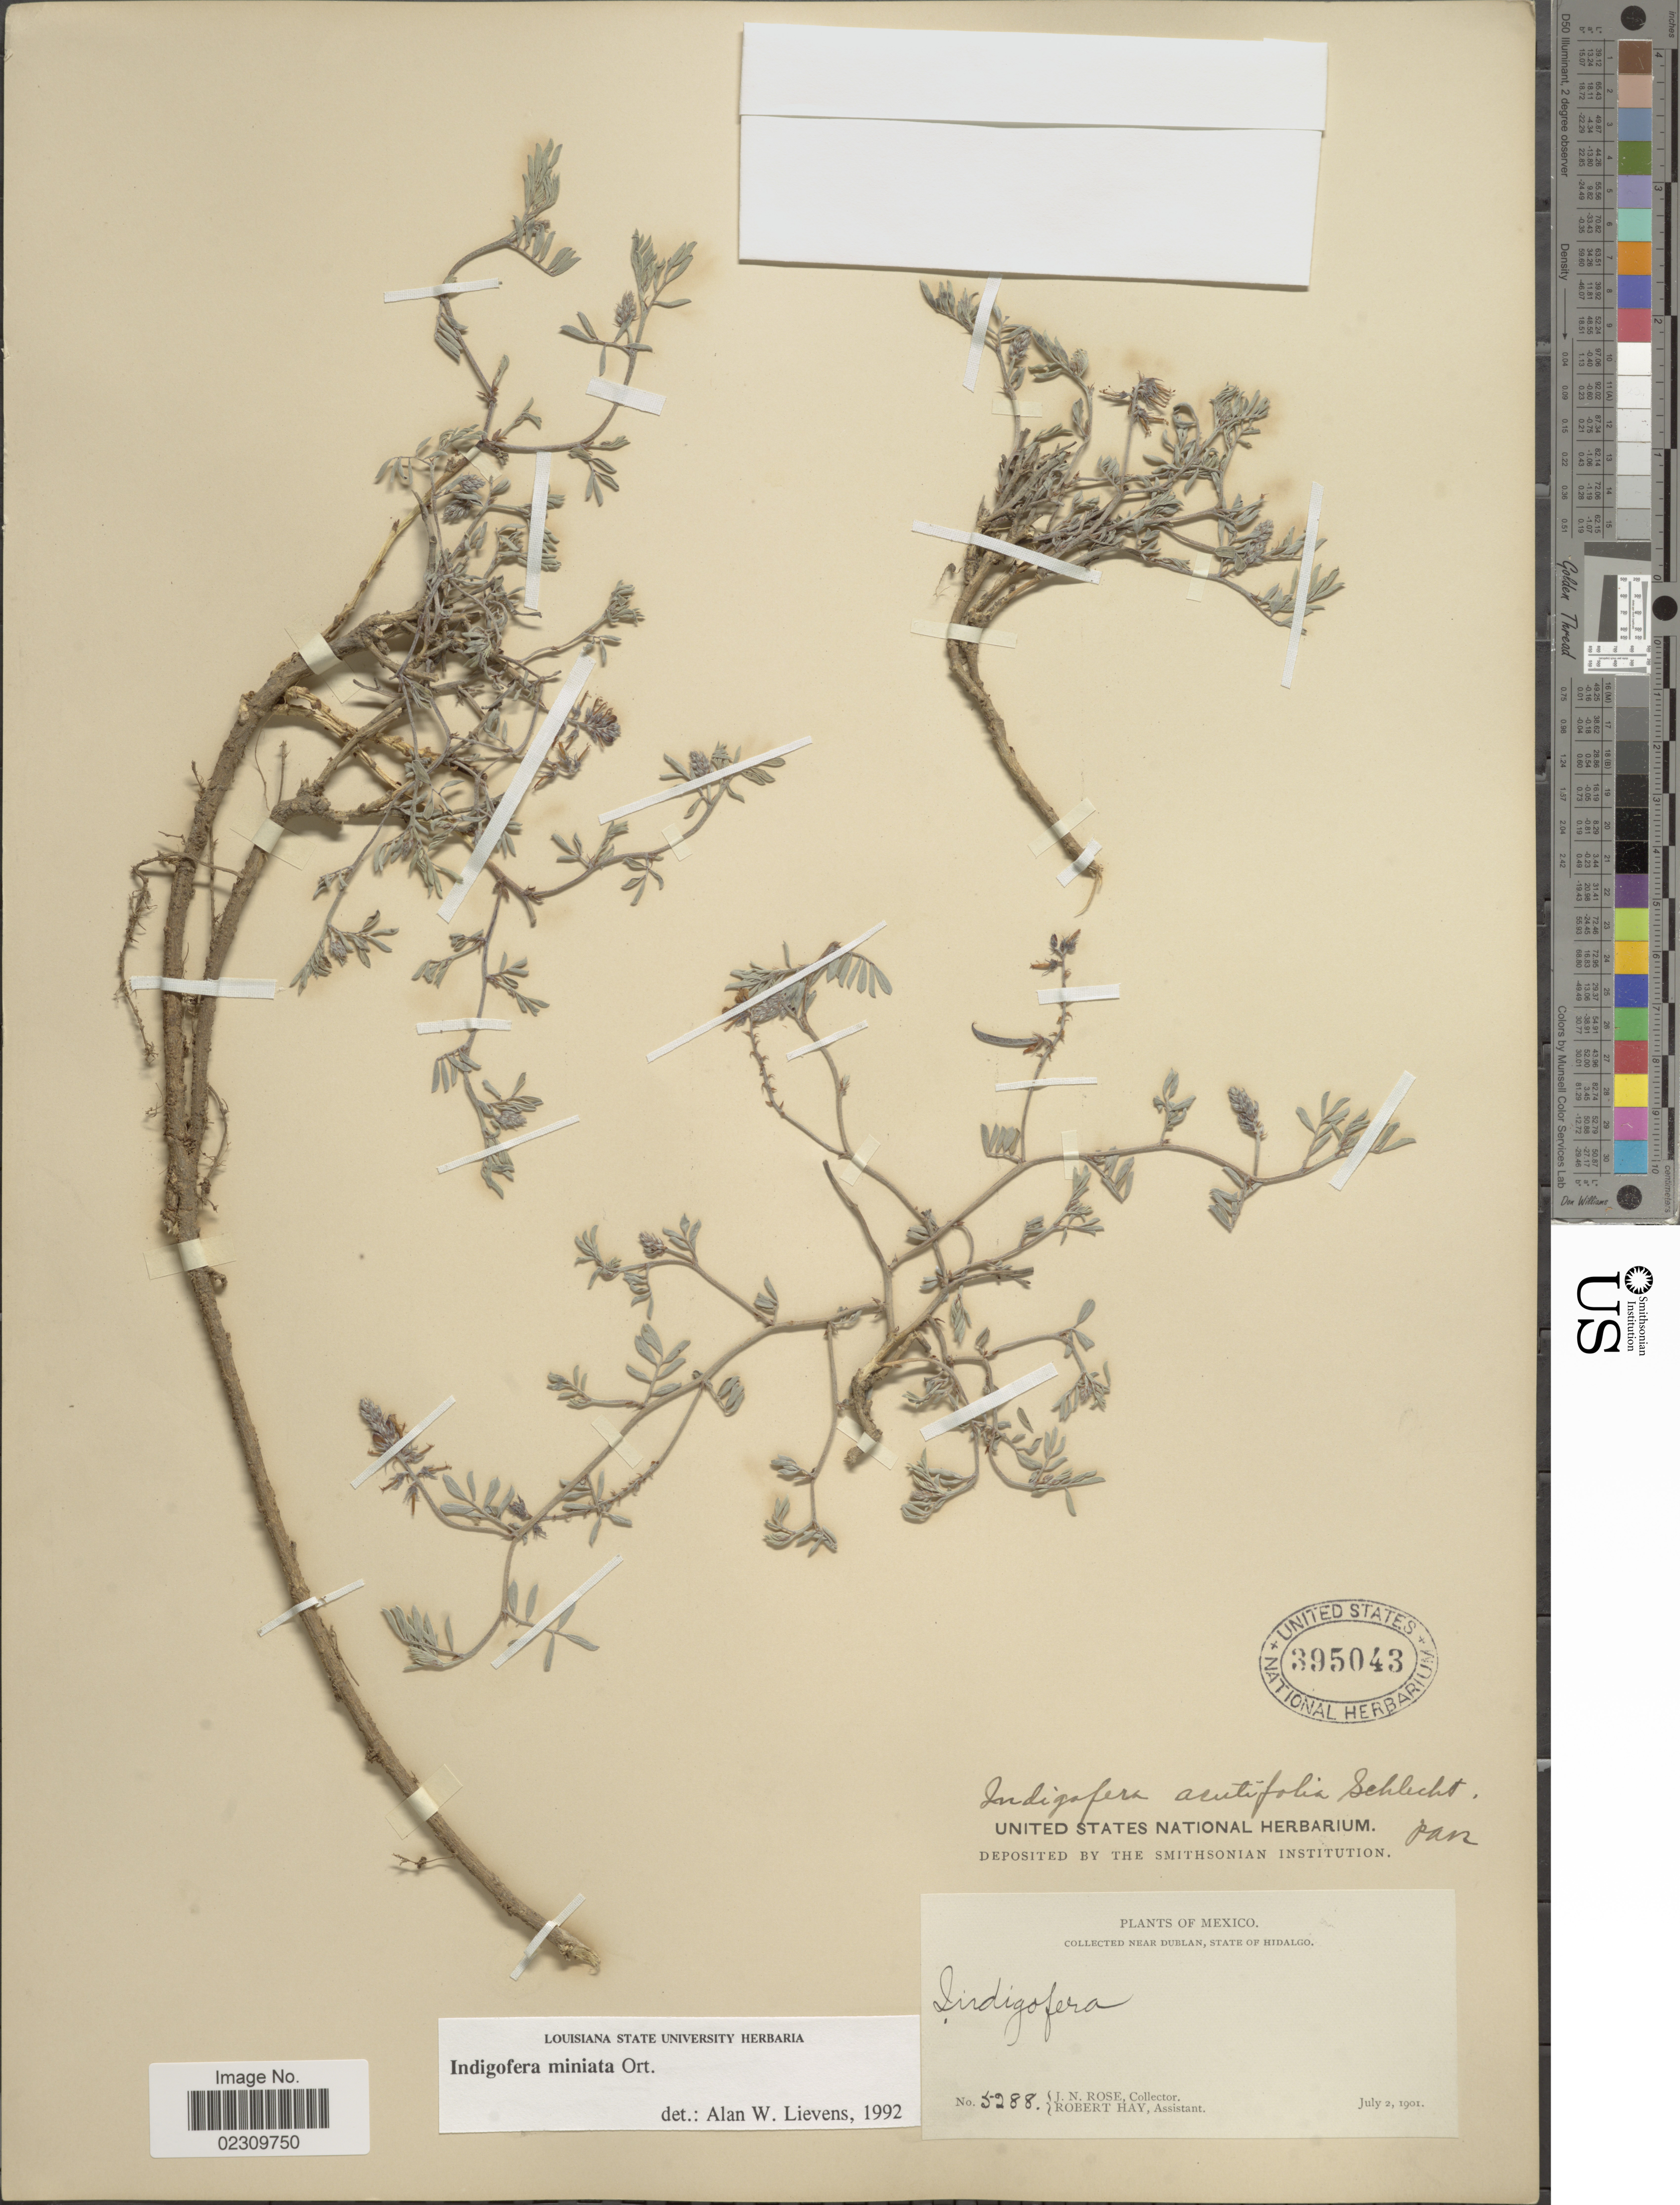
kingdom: Plantae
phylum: Tracheophyta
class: Magnoliopsida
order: Fabales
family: Fabaceae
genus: Indigofera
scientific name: Indigofera miniata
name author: Orteg.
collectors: J. N. Rose & R. H. Hay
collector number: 5288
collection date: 1901-07-02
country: Mexico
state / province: Hidalgo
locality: Near Dublan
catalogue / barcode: US 395043